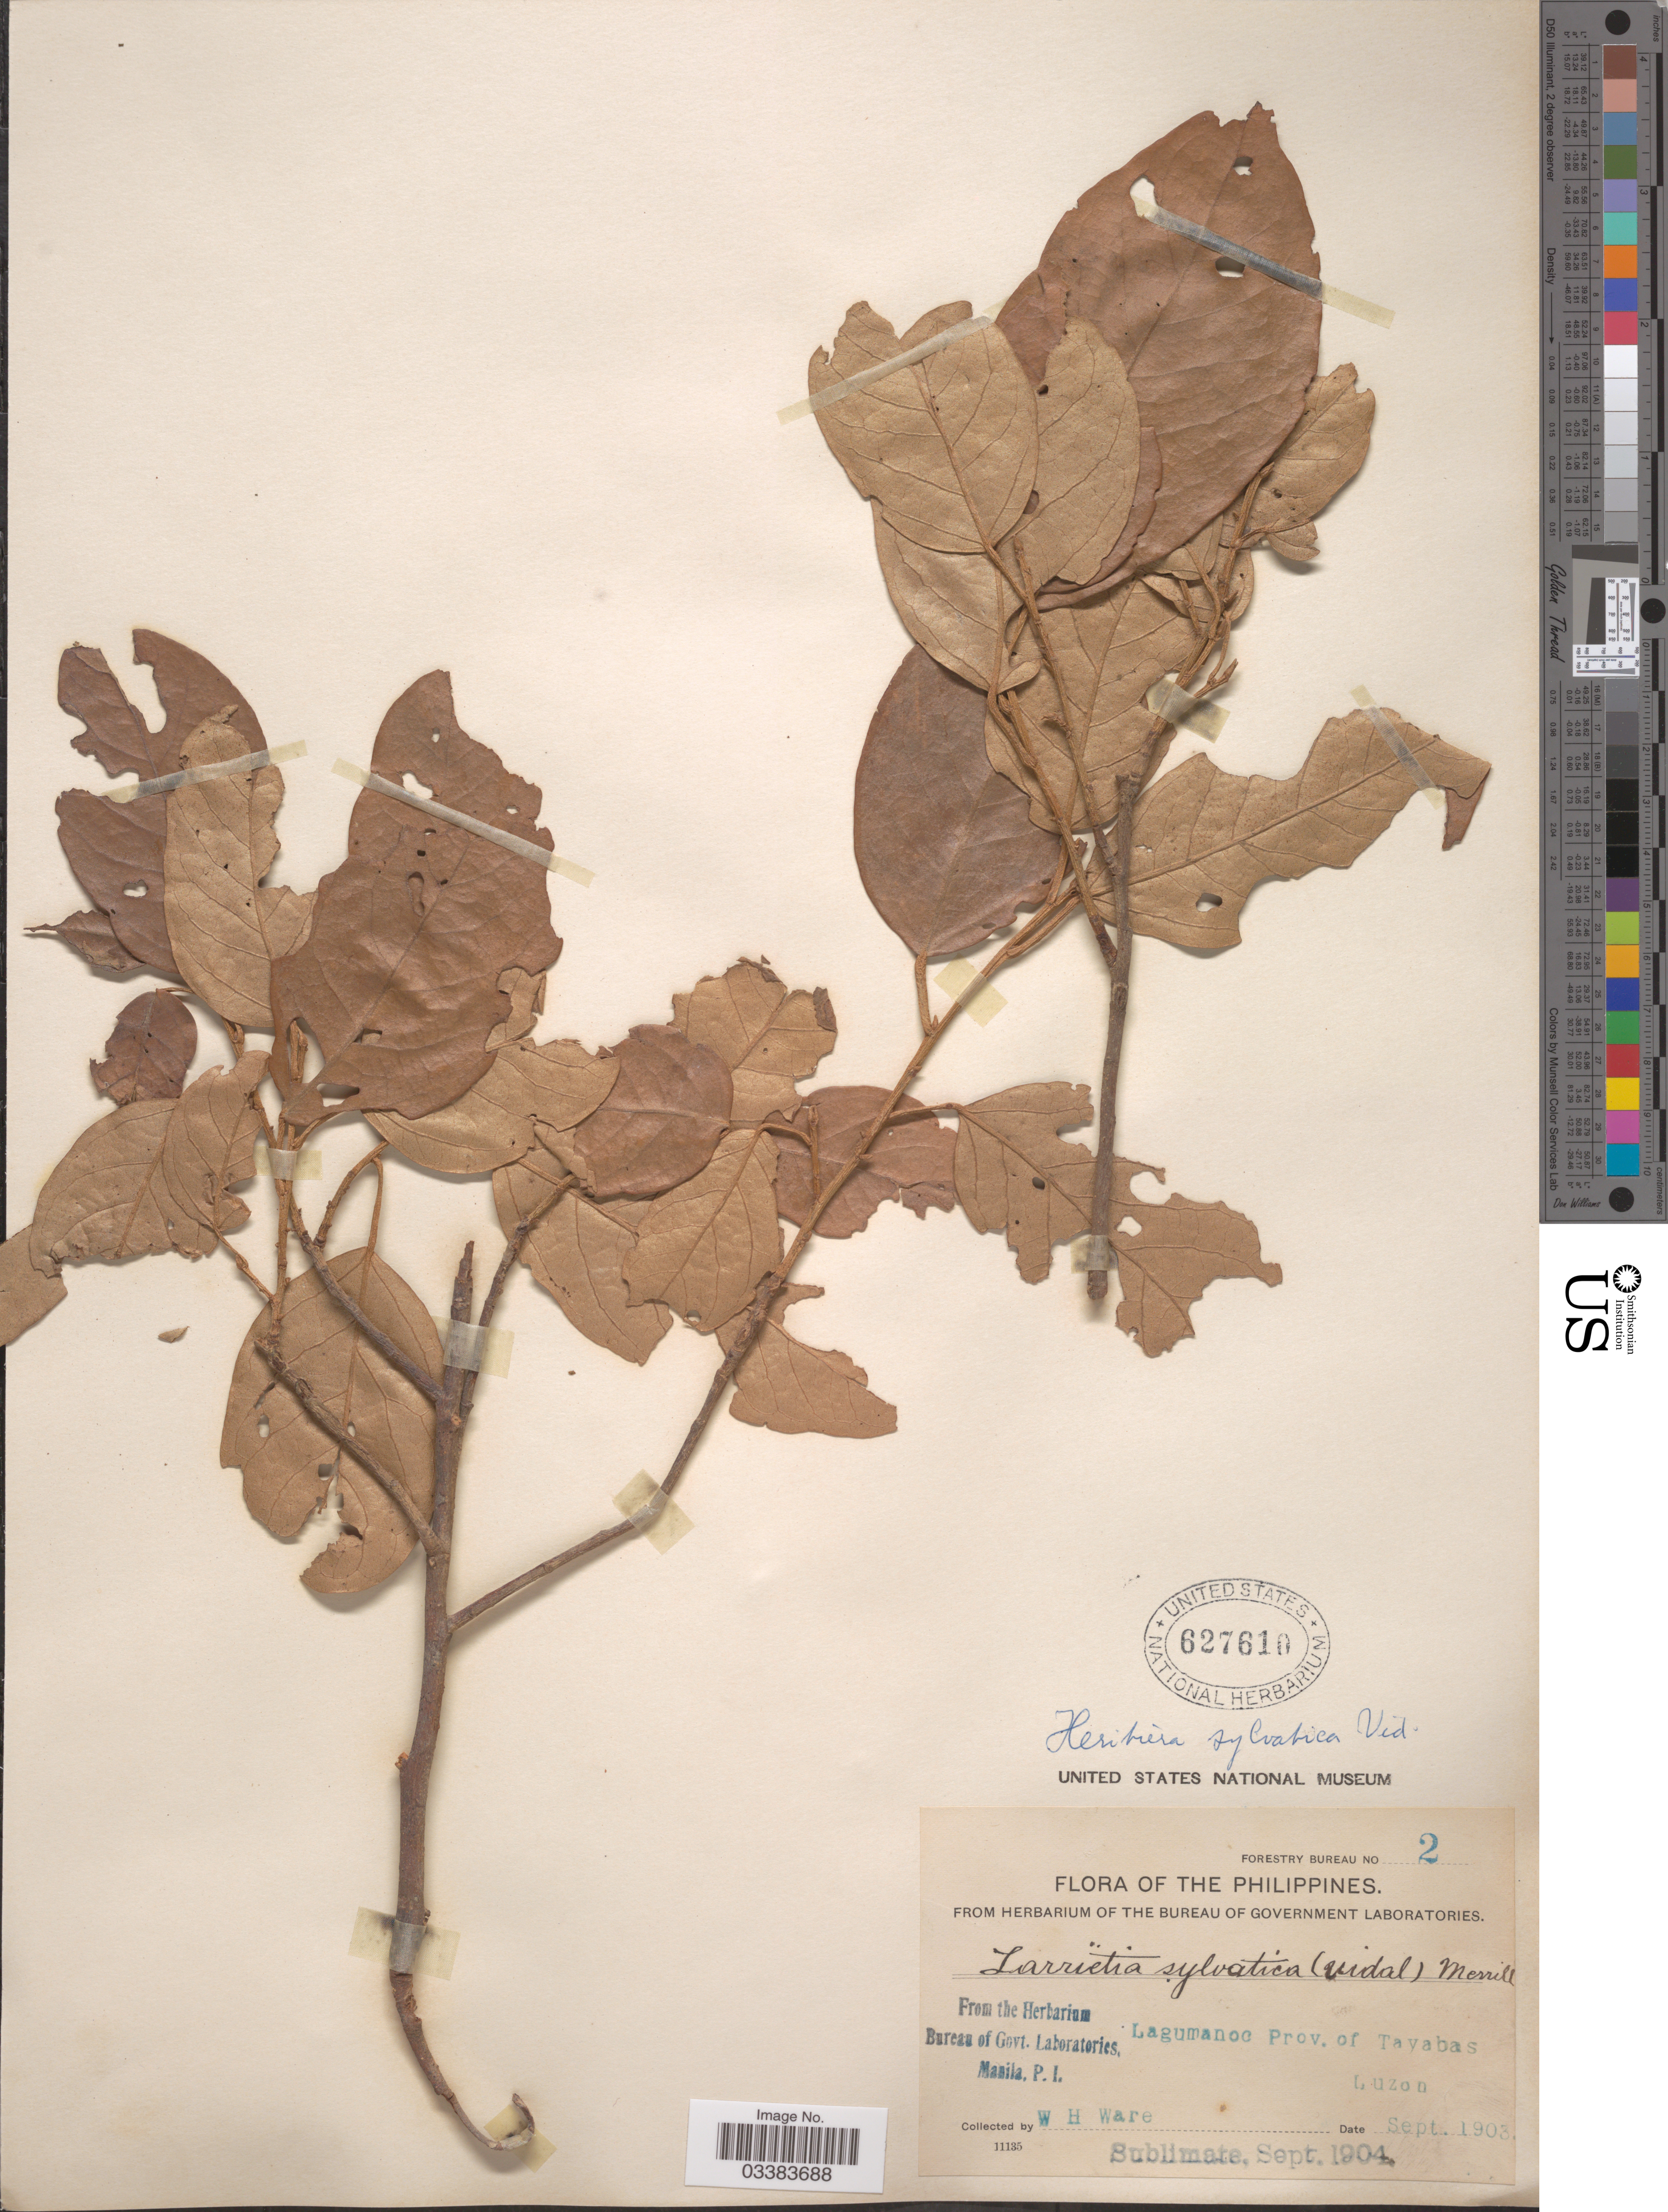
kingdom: Plantae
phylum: Tracheophyta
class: Magnoliopsida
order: Malvales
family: Malvaceae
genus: Heritiera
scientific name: Heritiera sylvatica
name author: S. Vidal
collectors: W. Ware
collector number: Forestry Bureau 2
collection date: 1903-09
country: Philippines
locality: Lagumanoc Prov. of Tayabas. Luzon.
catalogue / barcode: US 627610